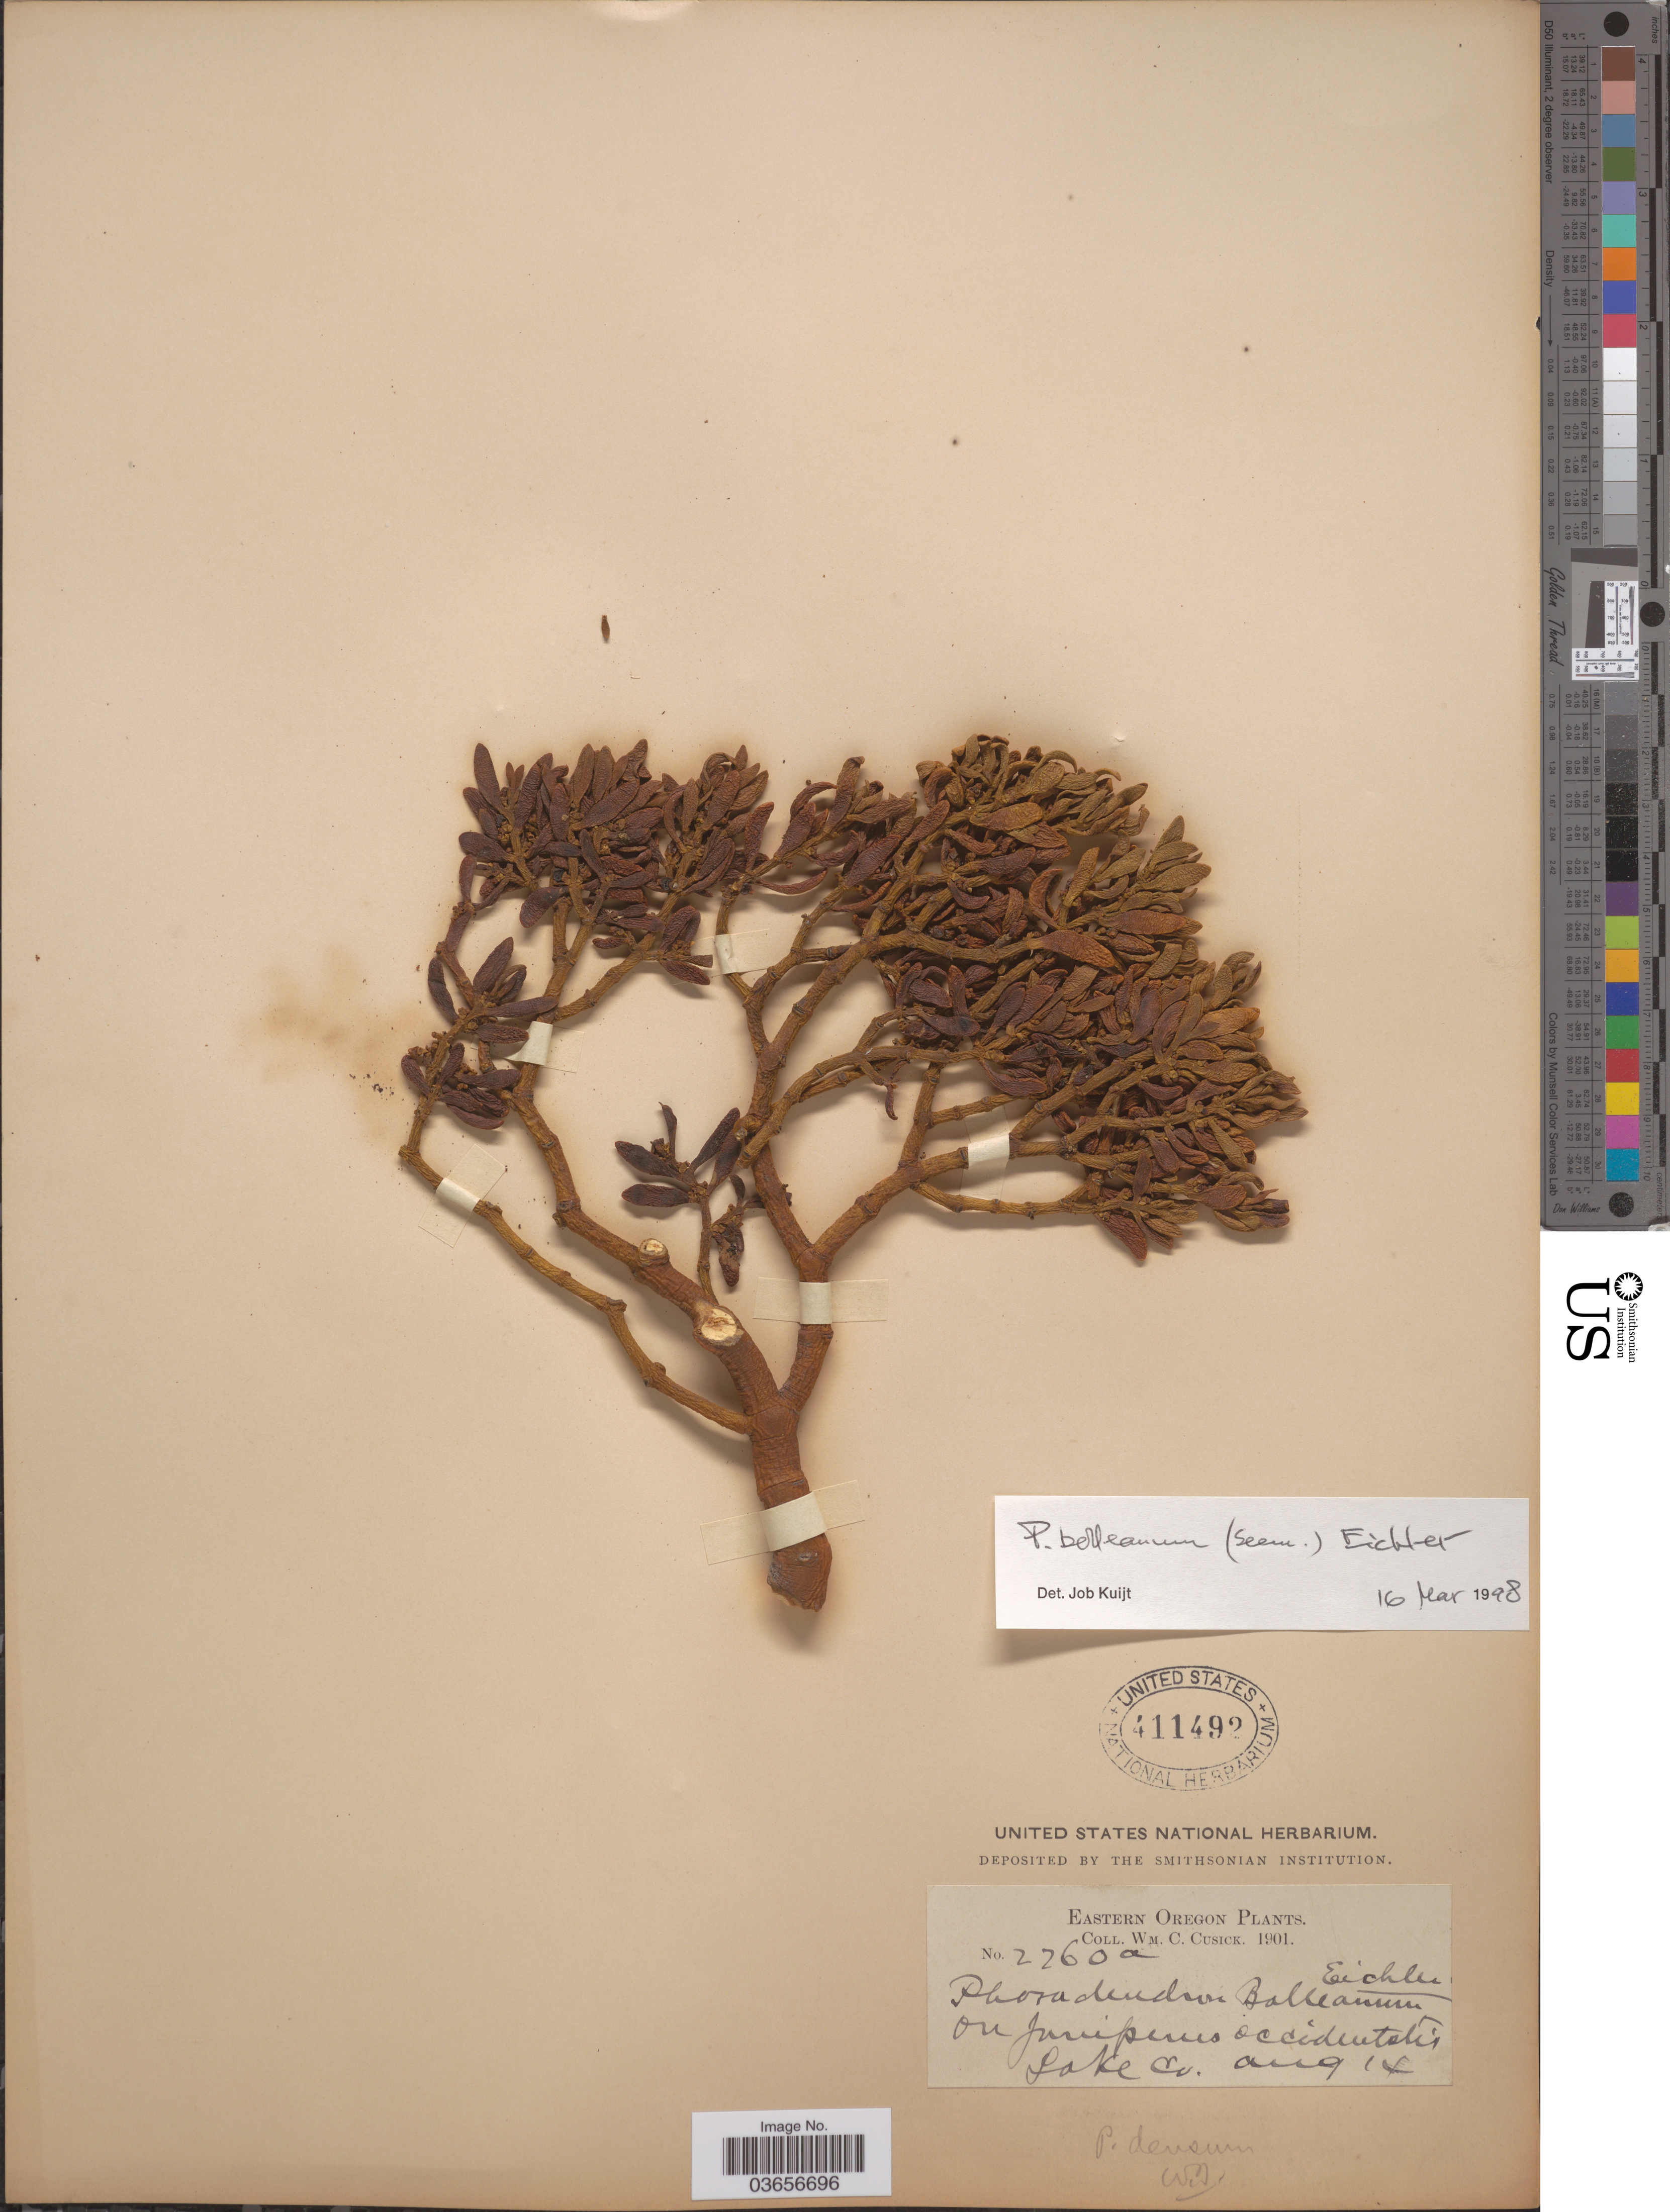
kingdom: Plantae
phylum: Tracheophyta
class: Magnoliopsida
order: Santalales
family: Viscaceae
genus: Phoradendron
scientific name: Phoradendron bolleanum var. densum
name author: (Torr. ex Trel.) Fosberg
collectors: W. C. Cusick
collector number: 2260a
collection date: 1901-08-14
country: United States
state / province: Oregon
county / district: Lake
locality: Eastern Oregon, On Juniperus occidentalis, Lake Co.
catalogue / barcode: US 411492